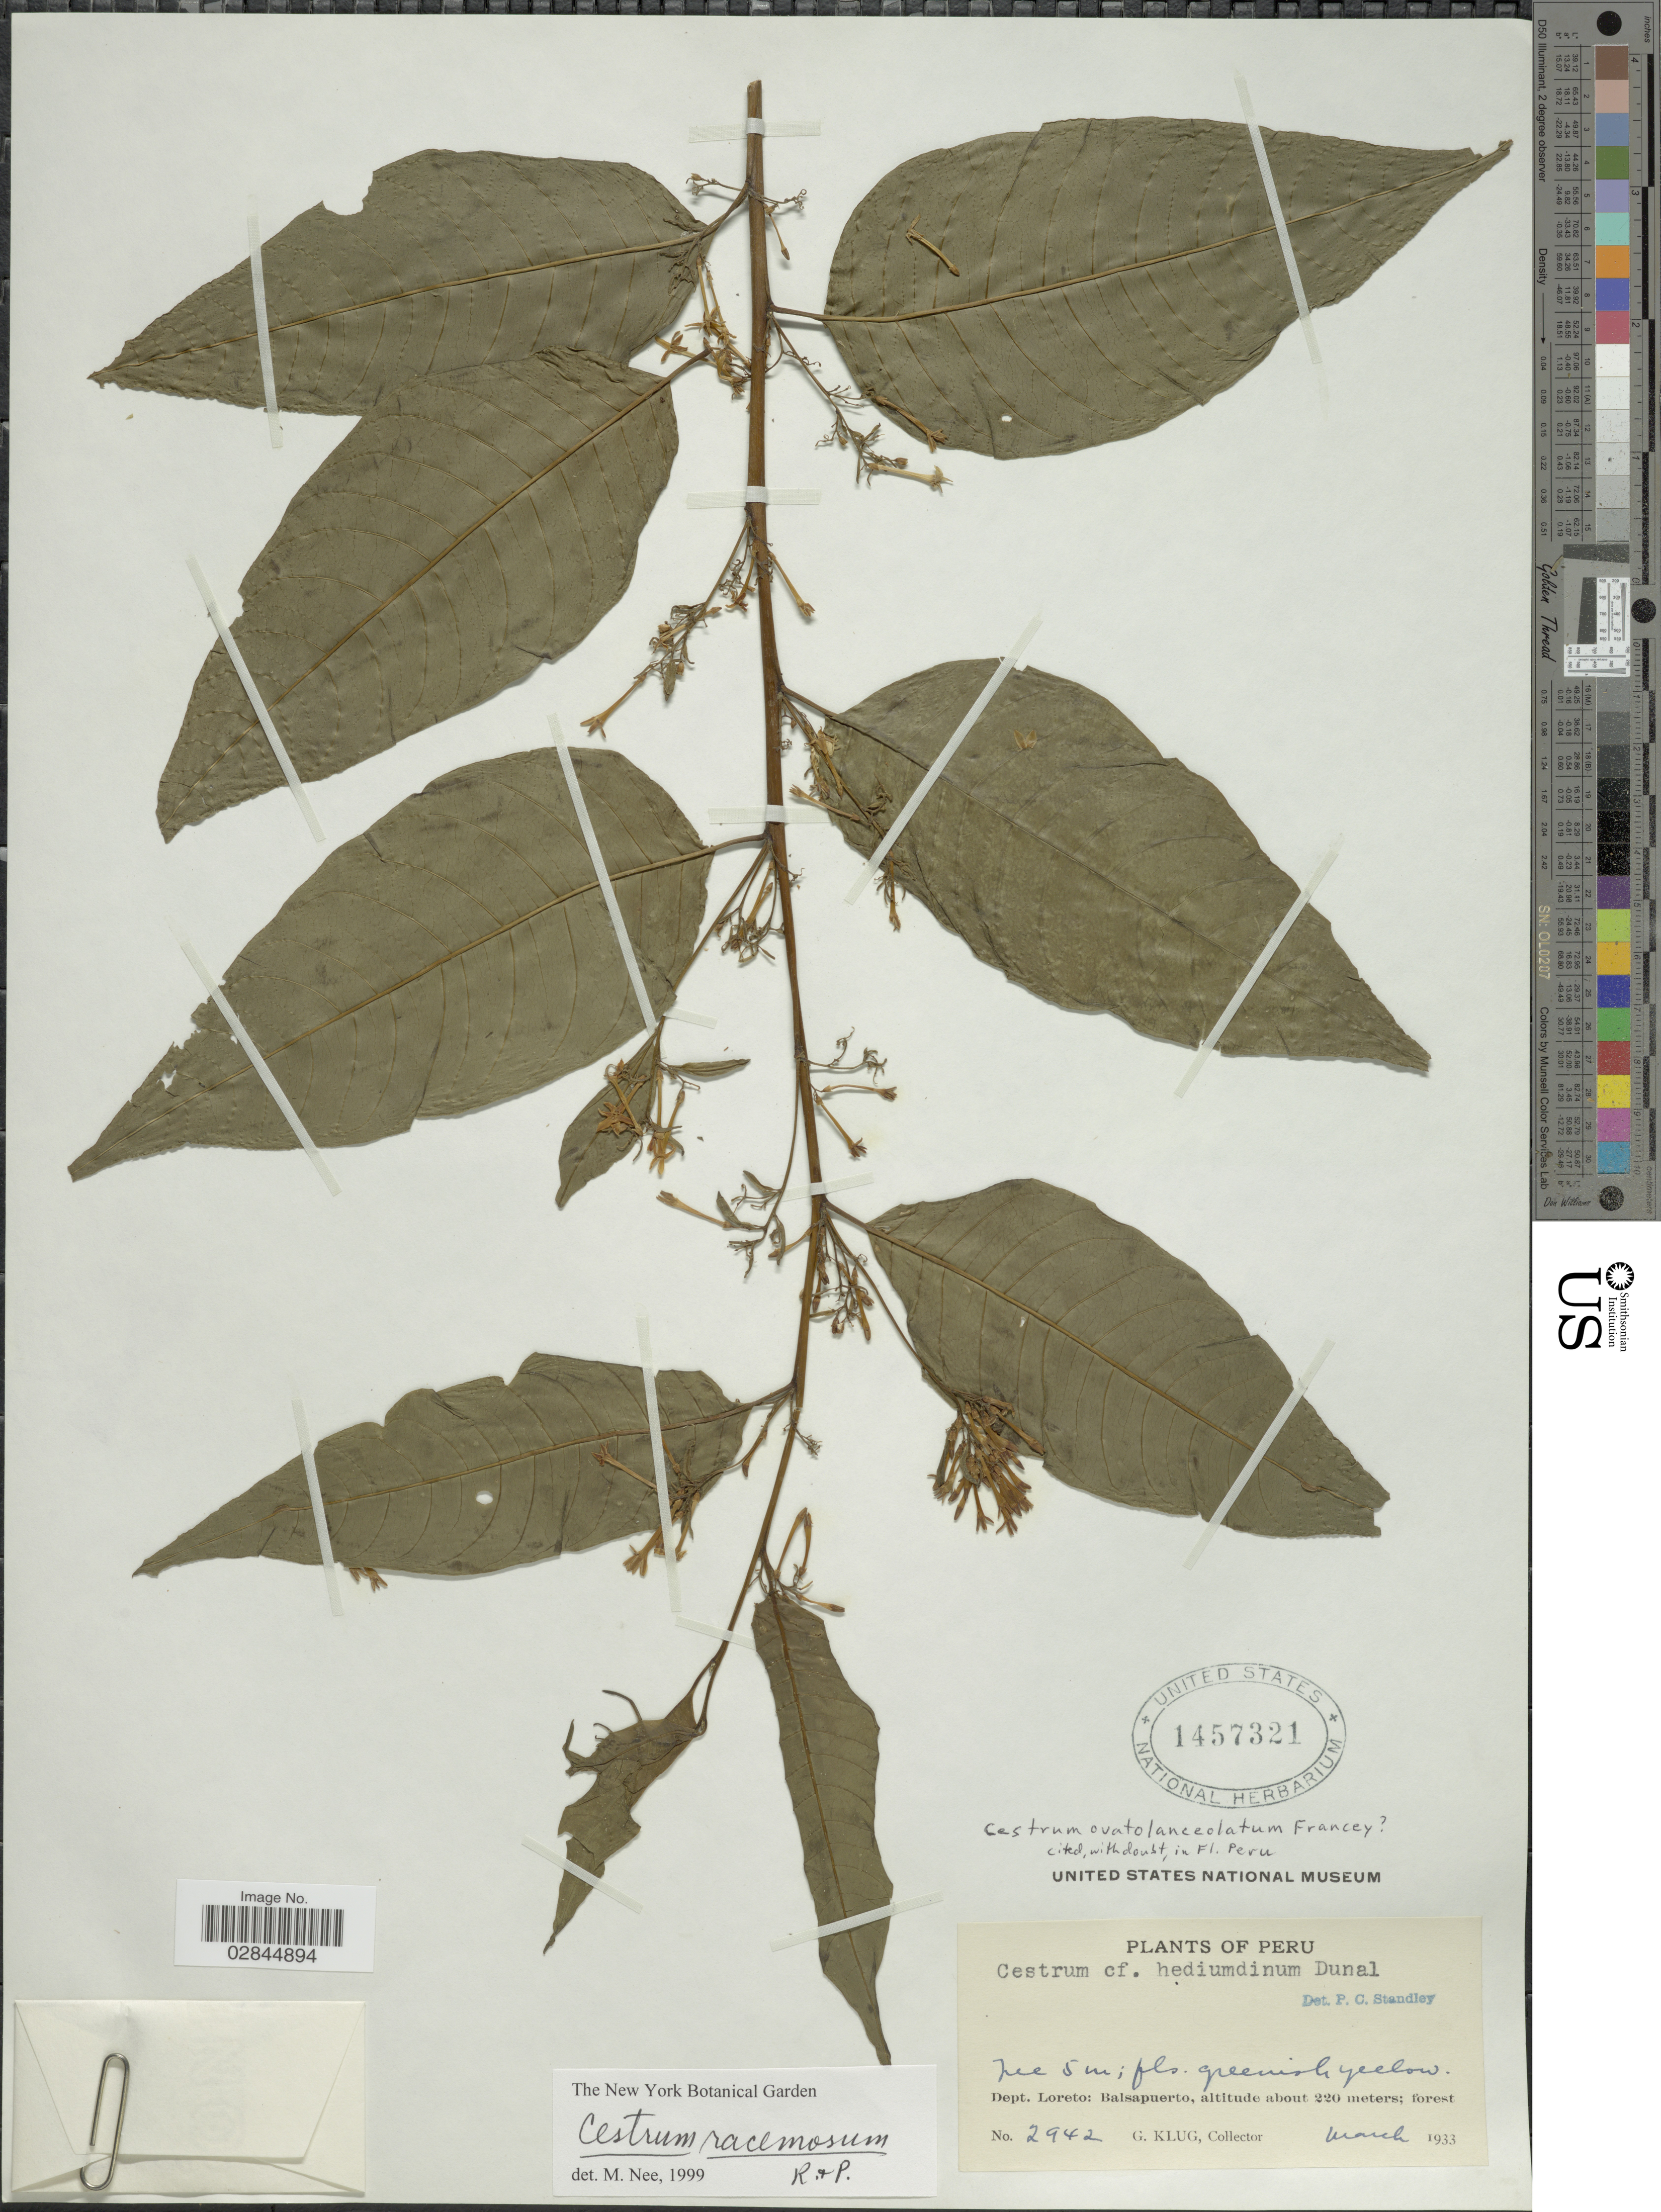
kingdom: Plantae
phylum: Tracheophyta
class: Magnoliopsida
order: Solanales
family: Solanaceae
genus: Cestrum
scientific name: Cestrum racemosum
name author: Ruiz & Pav.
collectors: G. Klug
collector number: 2942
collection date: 1933-03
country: Peru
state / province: Loreto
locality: Dept. Loreto: Balsapuerto.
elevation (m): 220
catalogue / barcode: US 1457321